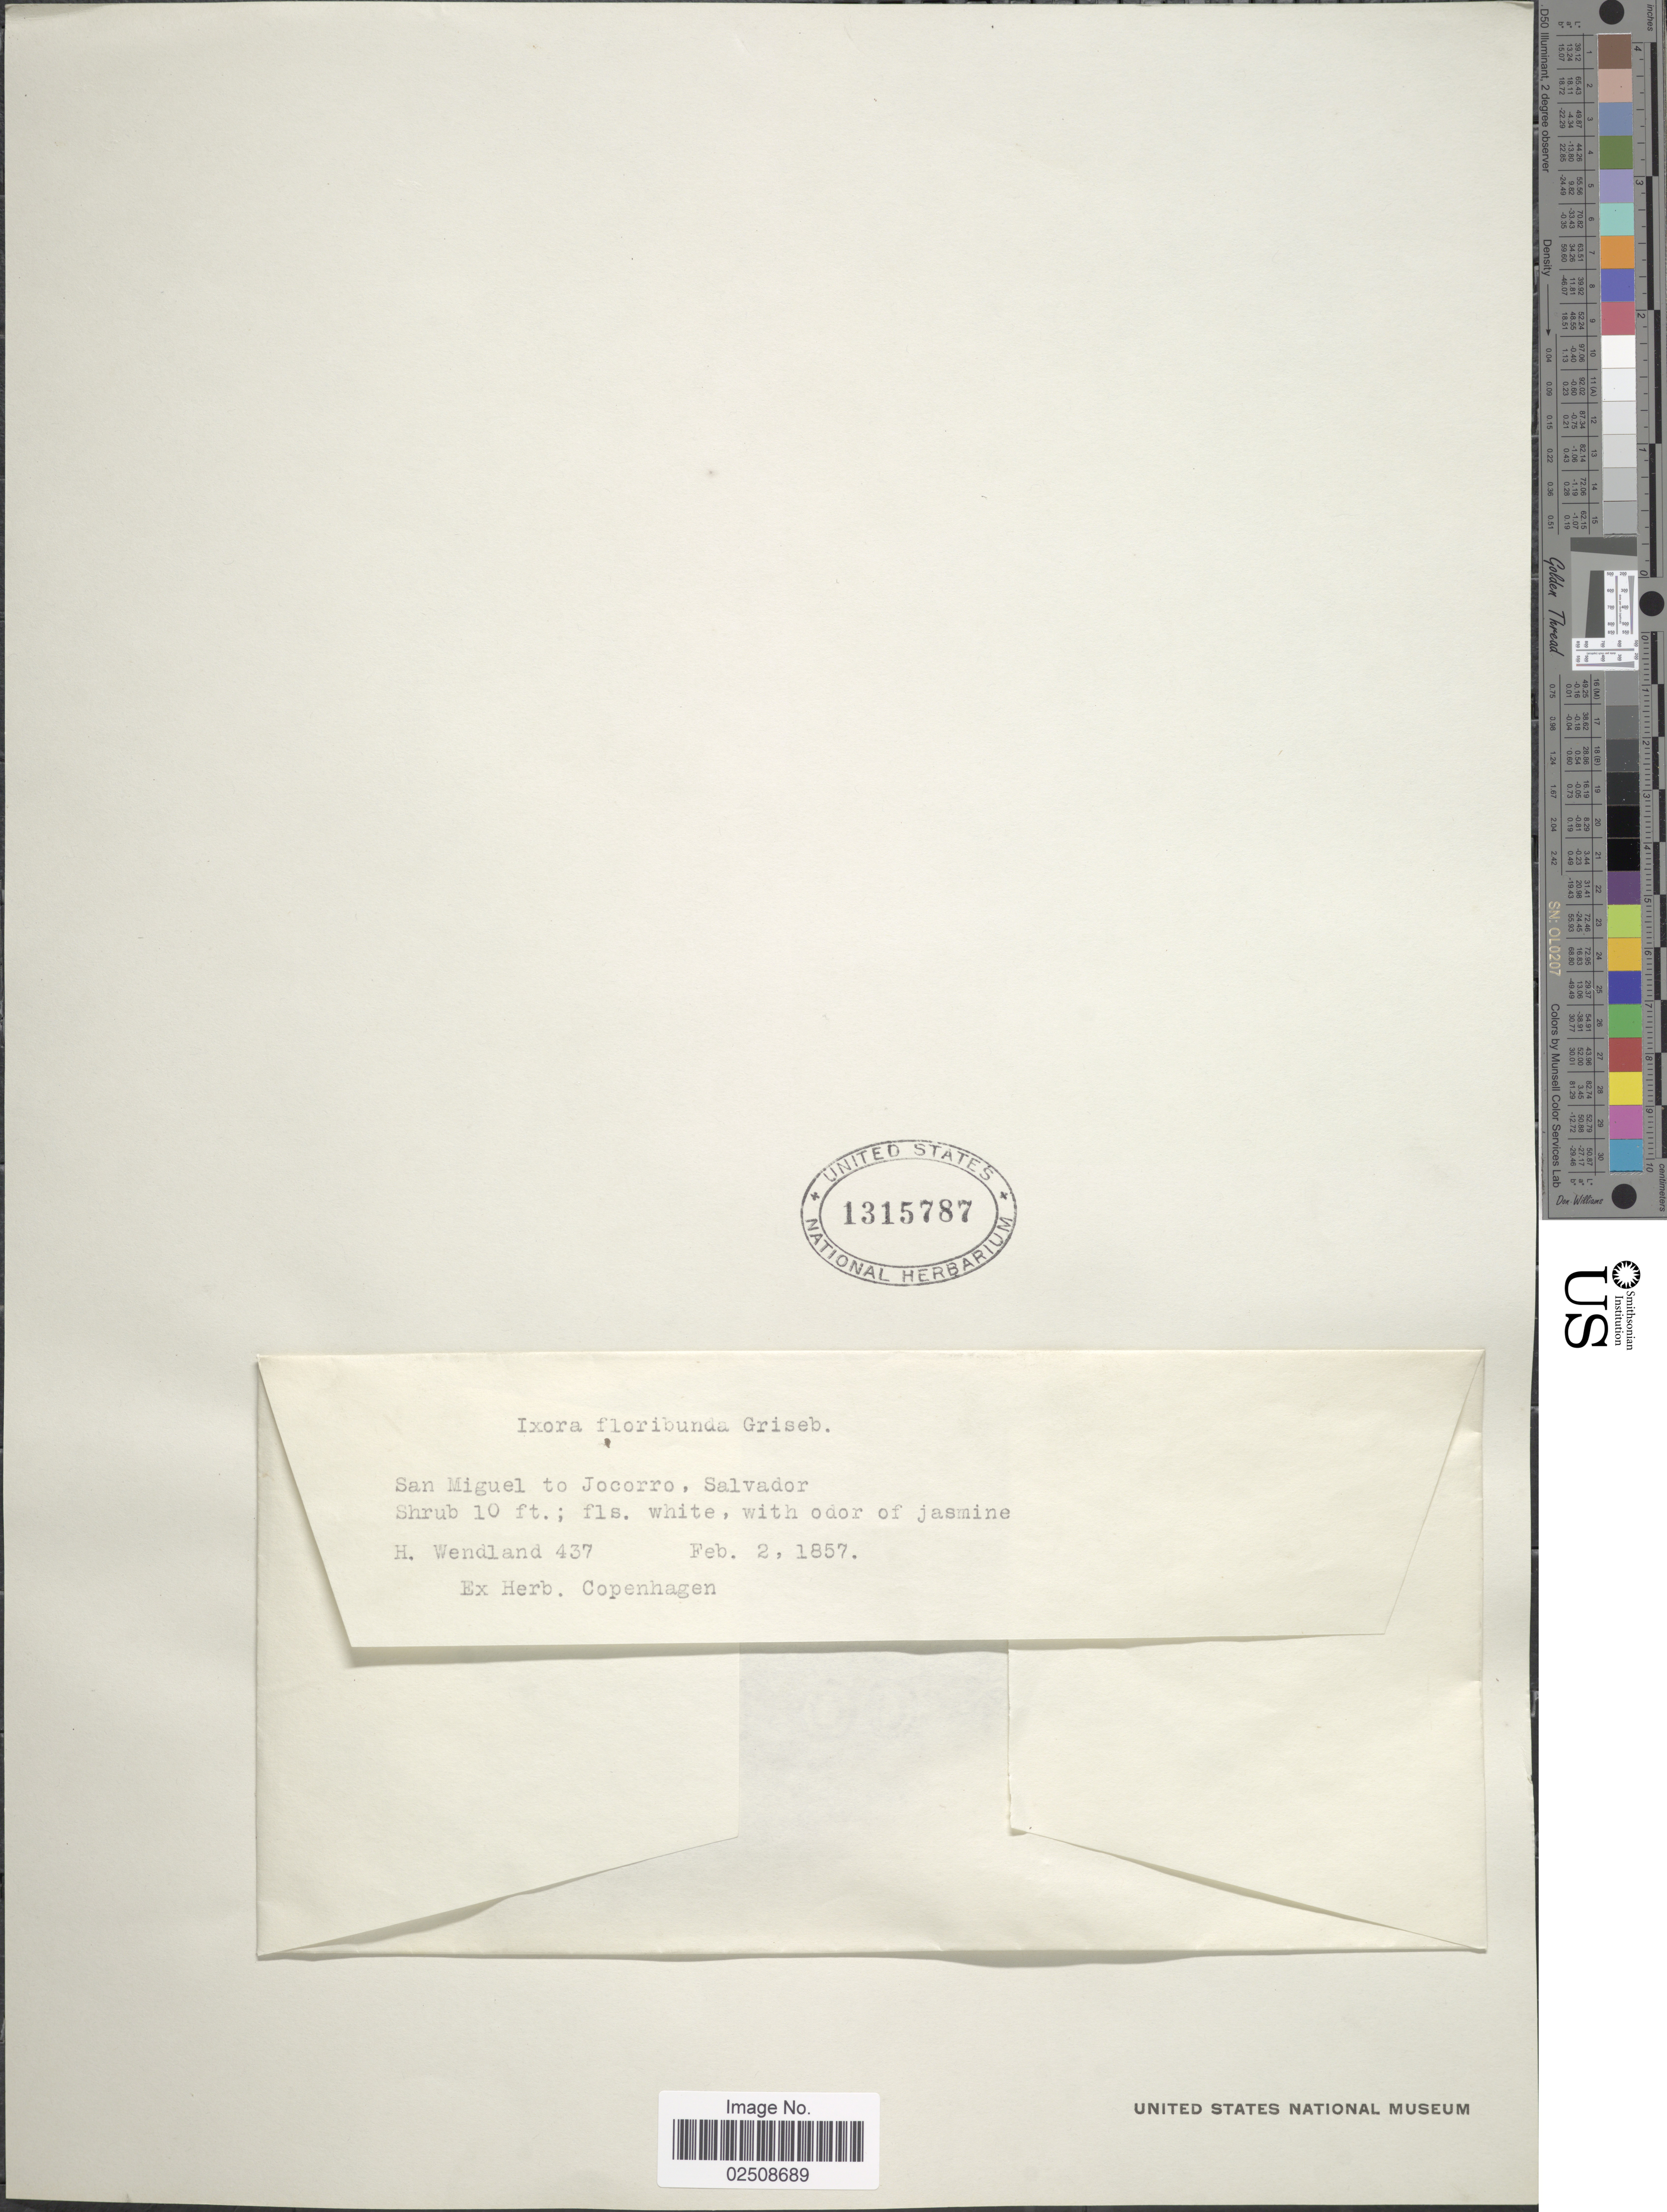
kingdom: Plantae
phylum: Tracheophyta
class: Magnoliopsida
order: Gentianales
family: Rubiaceae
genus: Ixora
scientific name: Ixora floribunda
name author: (A. Rich.) Griseb.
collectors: H. A. Wendland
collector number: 437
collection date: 1857-02-02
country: El Salvador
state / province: San Miguel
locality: San Miguel to Jocoroo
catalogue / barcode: US 1315787